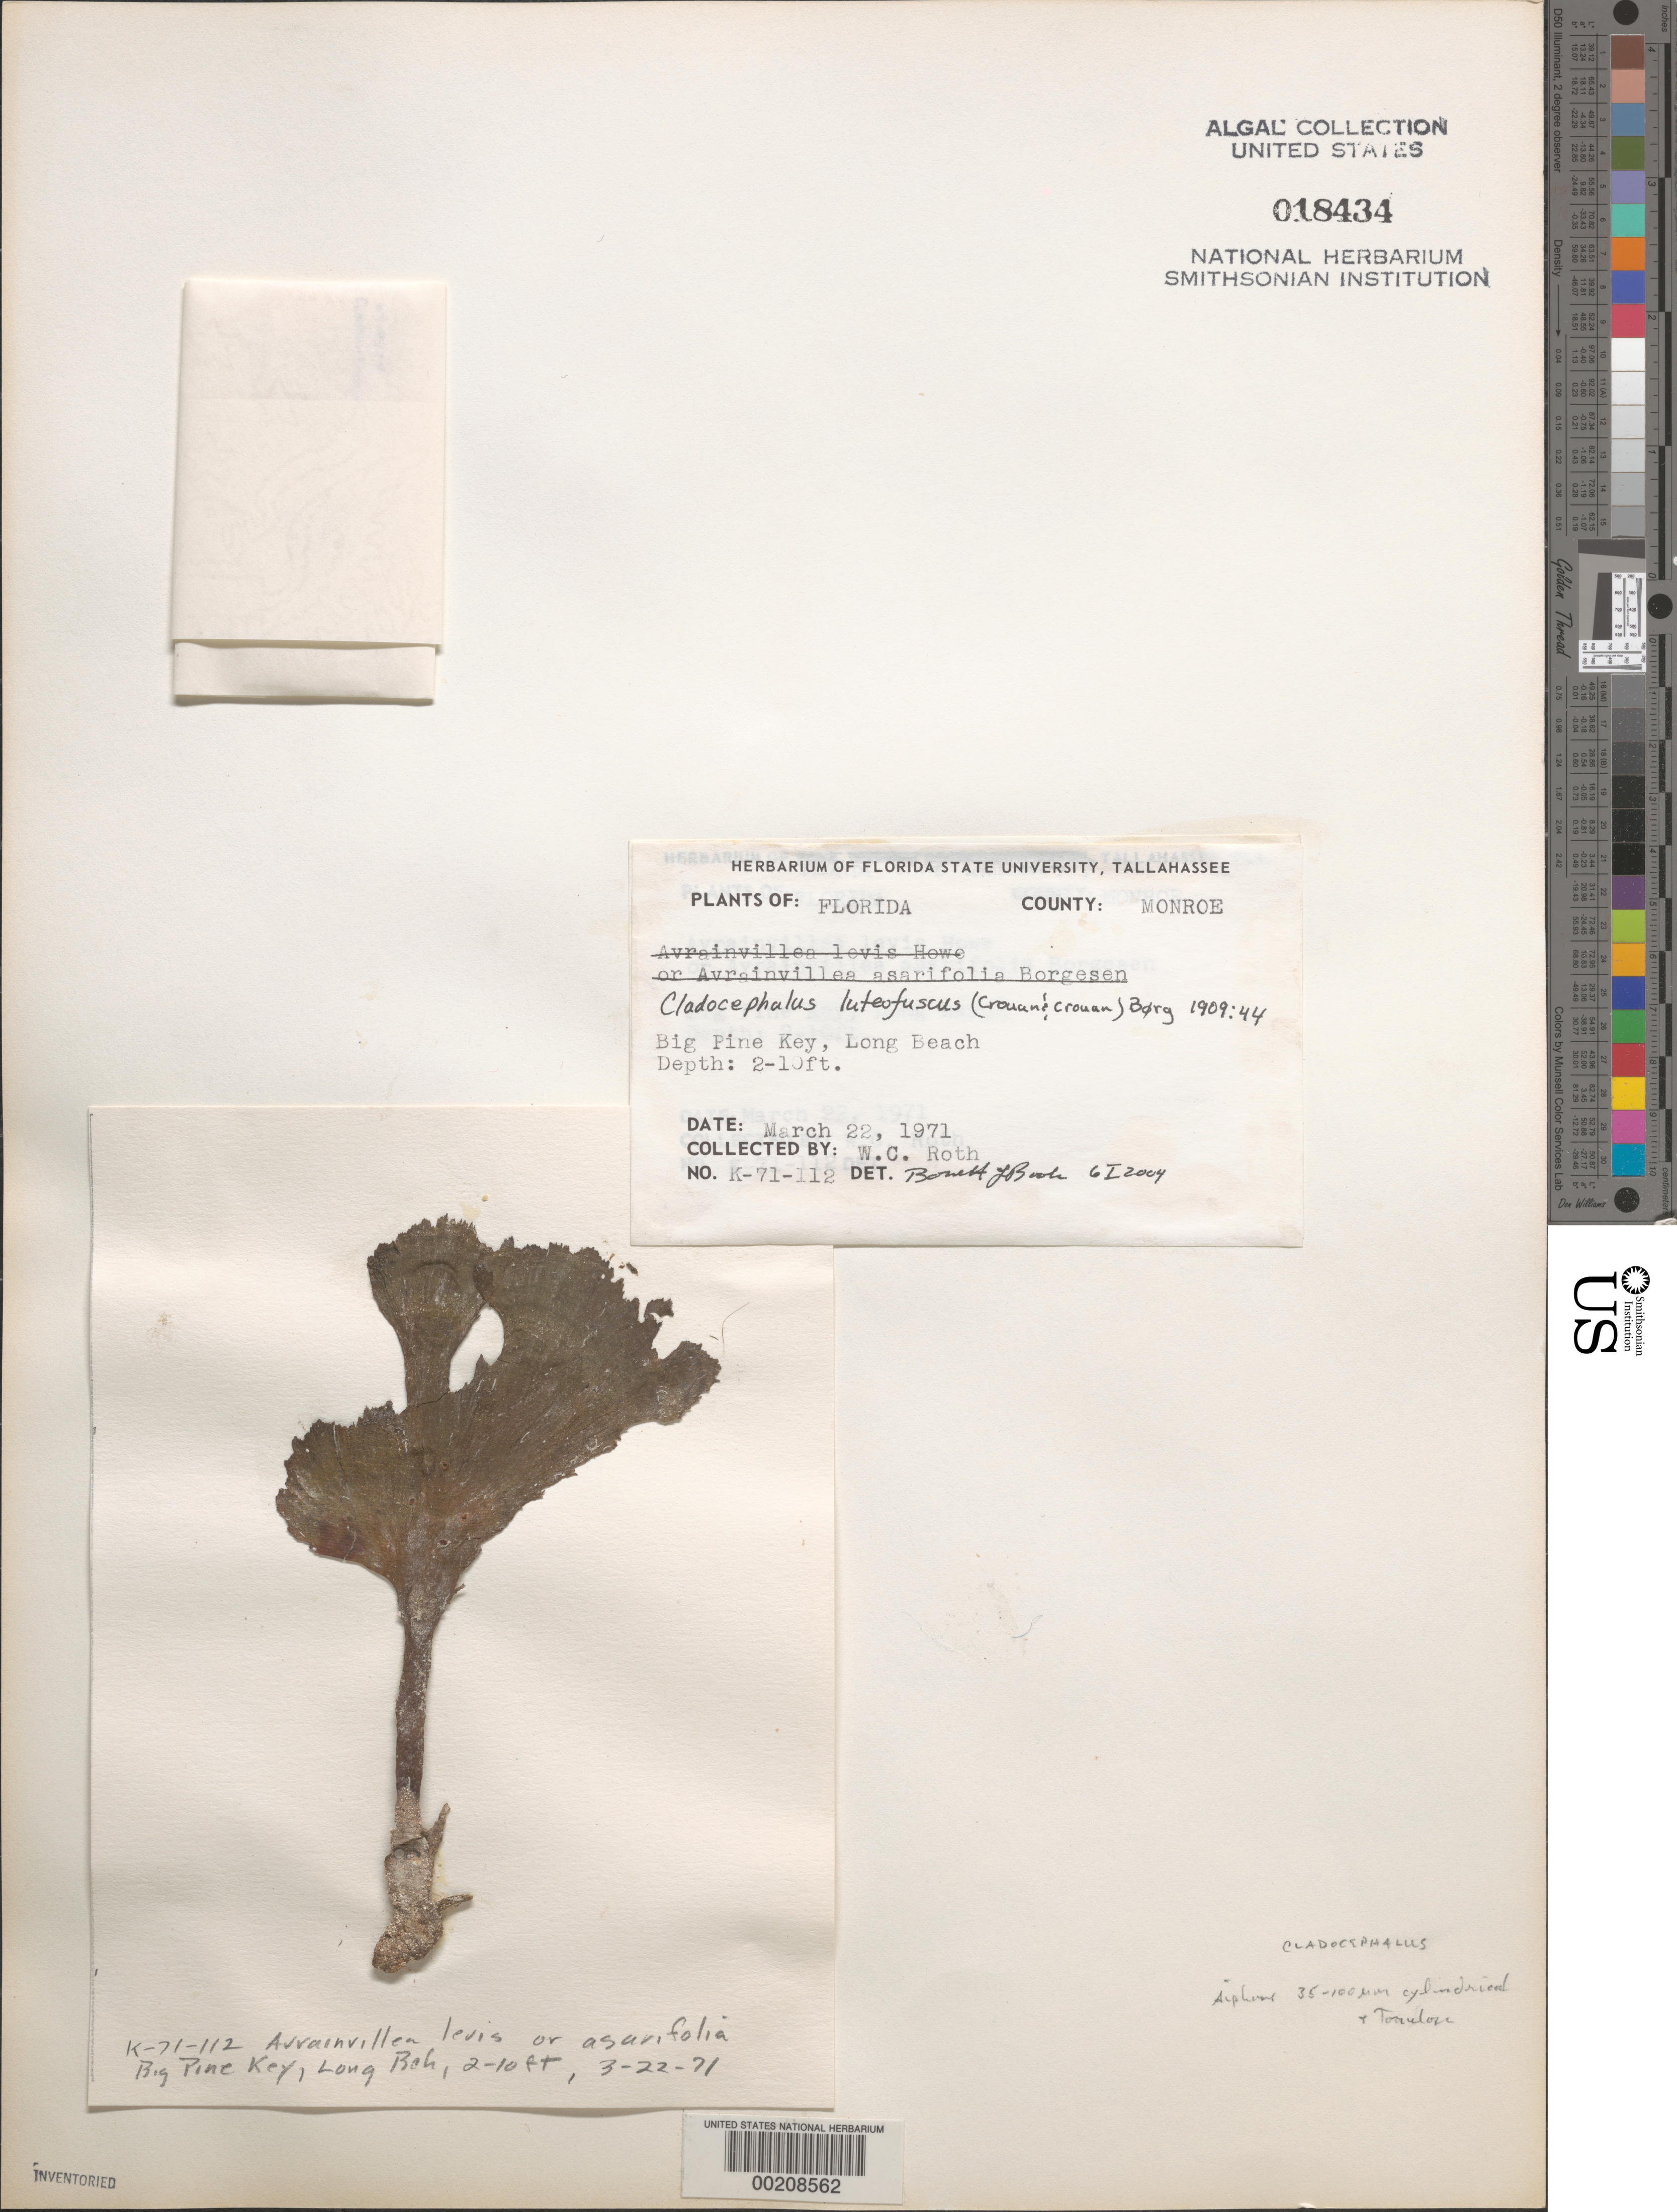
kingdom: Plantae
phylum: Chlorophyta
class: Ulvophyceae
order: Bryopsidales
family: Dichotomosiphonaceae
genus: Cladocephalus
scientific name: Cladocephalus luteofuscus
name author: (P. Crouan & H. Crouan) Børgesen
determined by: Brooks, B. L., (BOT), Smithsonian Institution - National Museum of Natural History (UNITED STATES)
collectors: W. C. Roth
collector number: K-71-112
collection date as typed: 22 Mar 1971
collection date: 1971-03-22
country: United States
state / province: Florida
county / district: Monroe County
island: Big Pine Key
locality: Long Beach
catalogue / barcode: US 18434